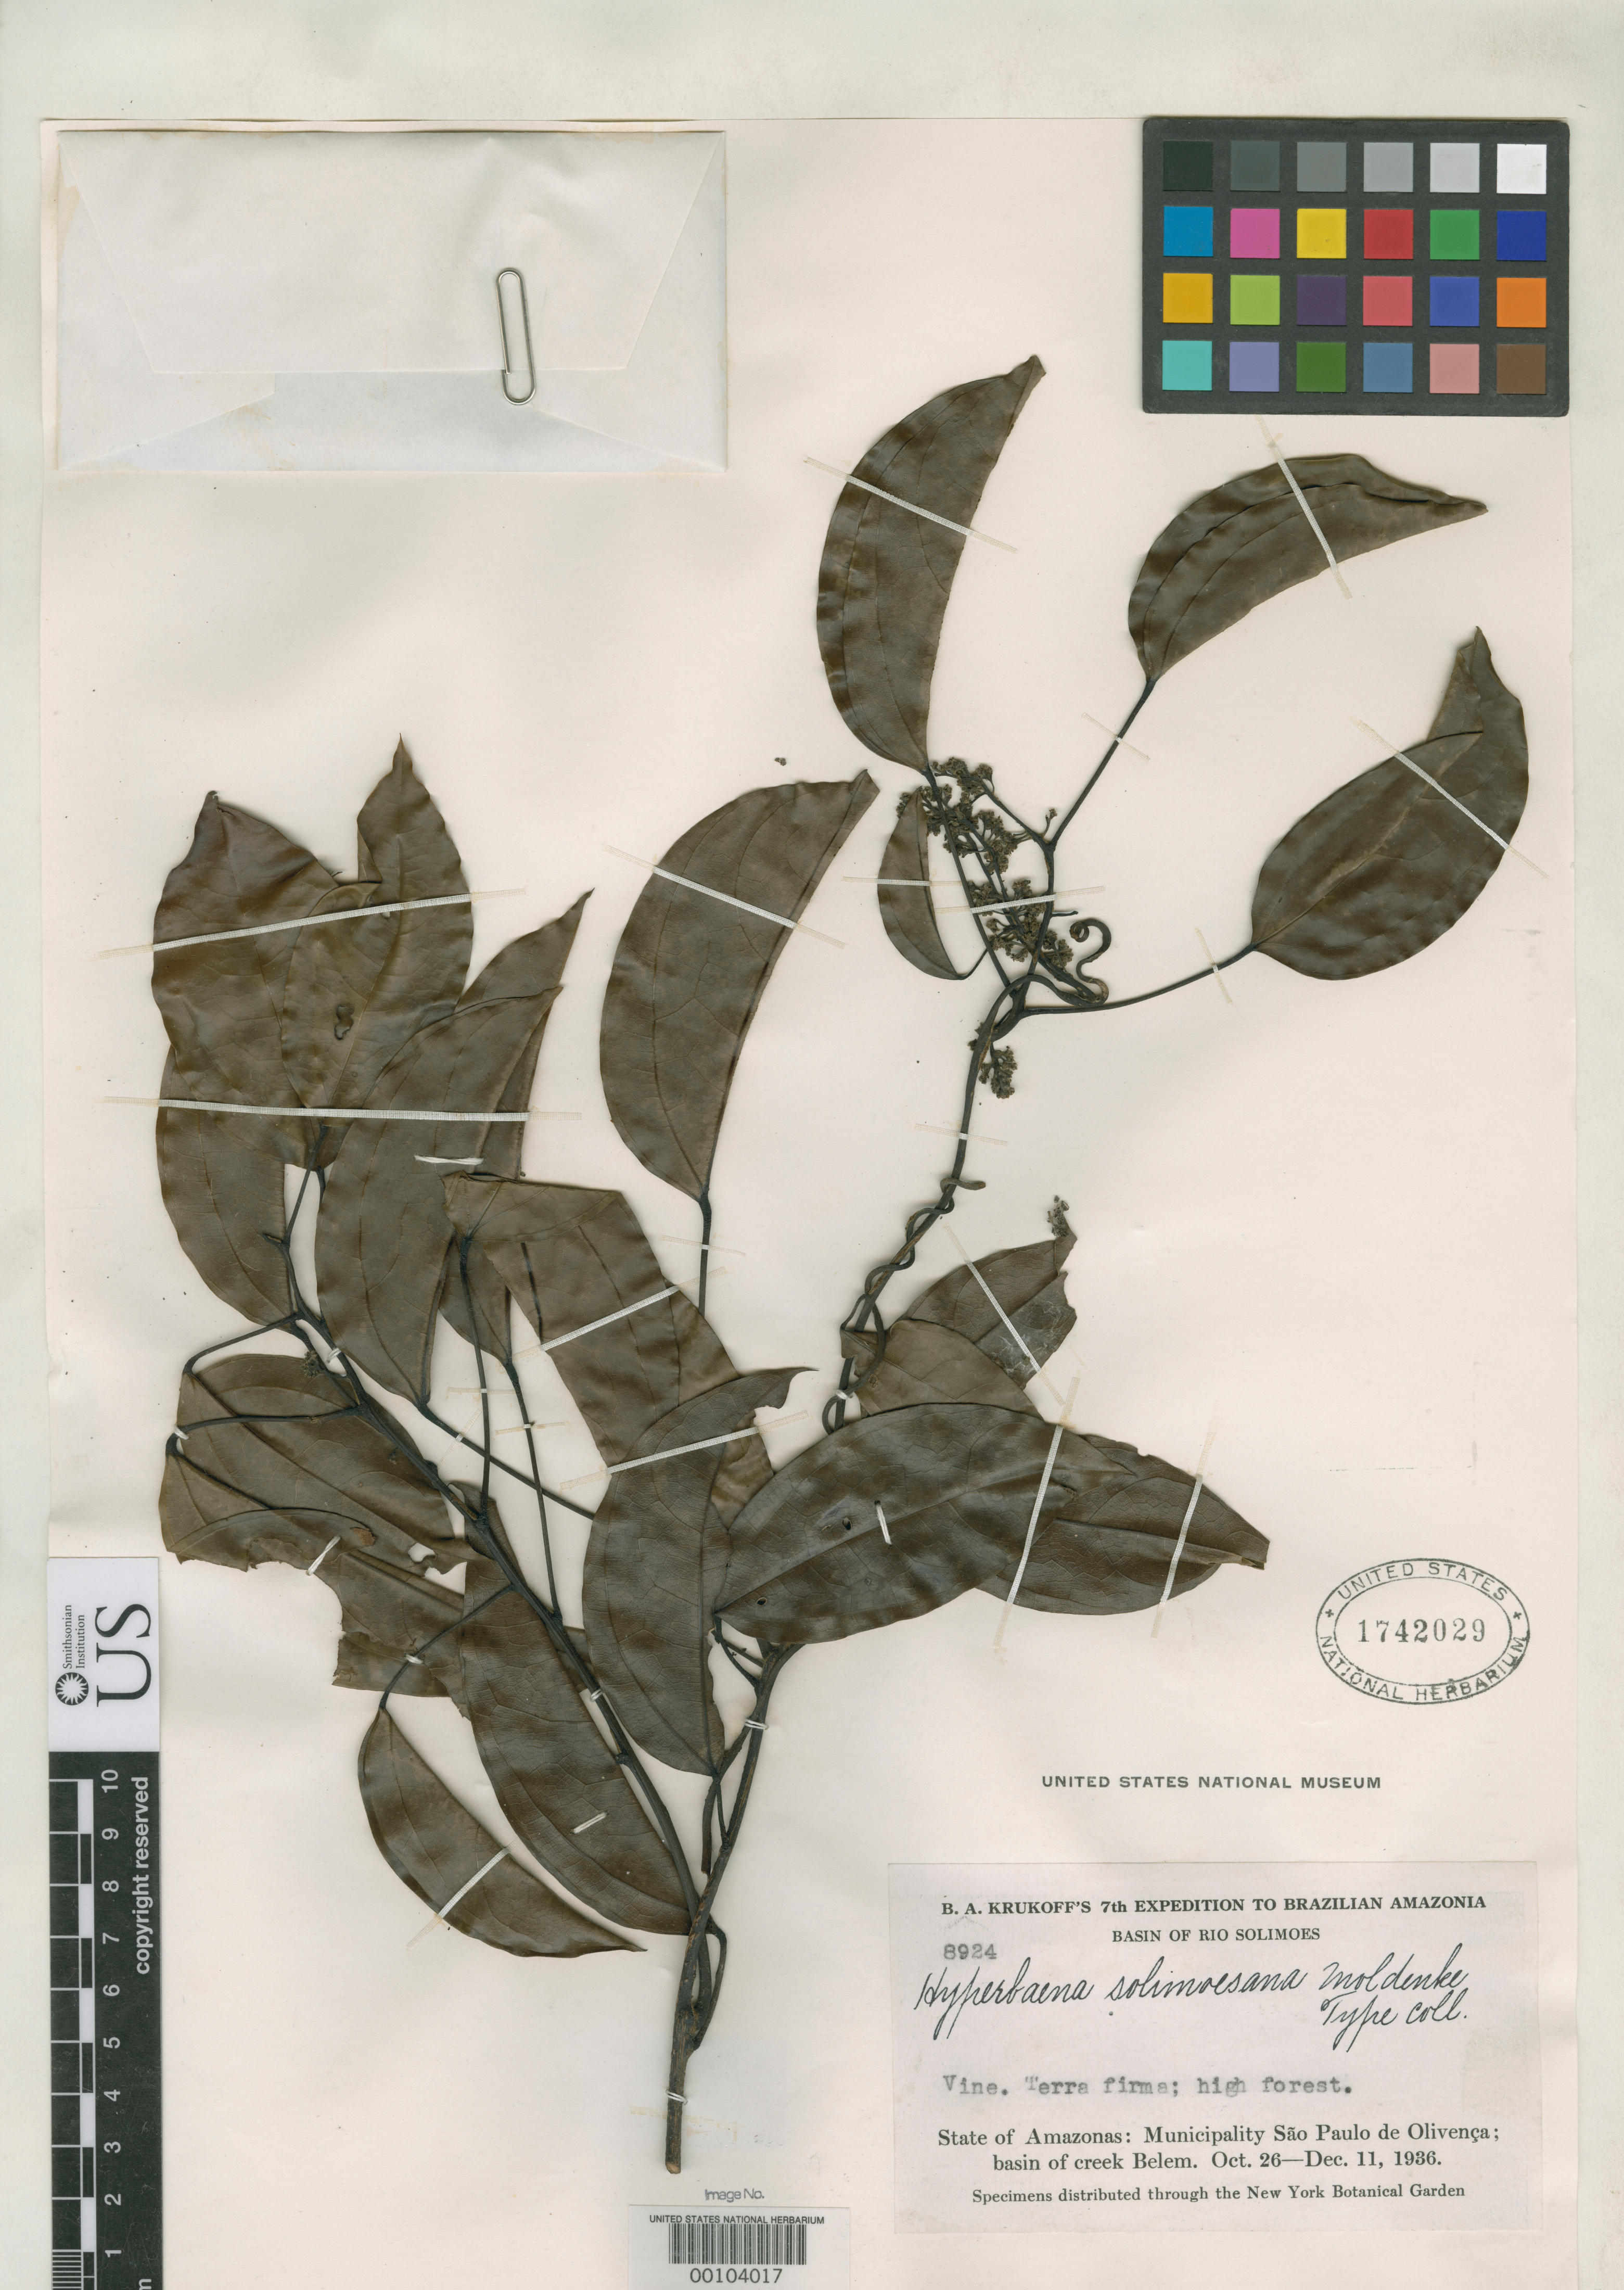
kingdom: Plantae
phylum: Tracheophyta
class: Magnoliopsida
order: Ranunculales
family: Menispermaceae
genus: Hyperbaena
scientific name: Hyperbaena solimoesana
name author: Moldenke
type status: Isotype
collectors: B. A. Krukoff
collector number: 8924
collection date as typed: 26 Oct 1936 to 11 Dec 1936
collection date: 1936-10-26/1936-12-11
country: Brazil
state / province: Amazonas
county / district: São Paulo de Olivença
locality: Creek Belem.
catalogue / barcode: US 1742029